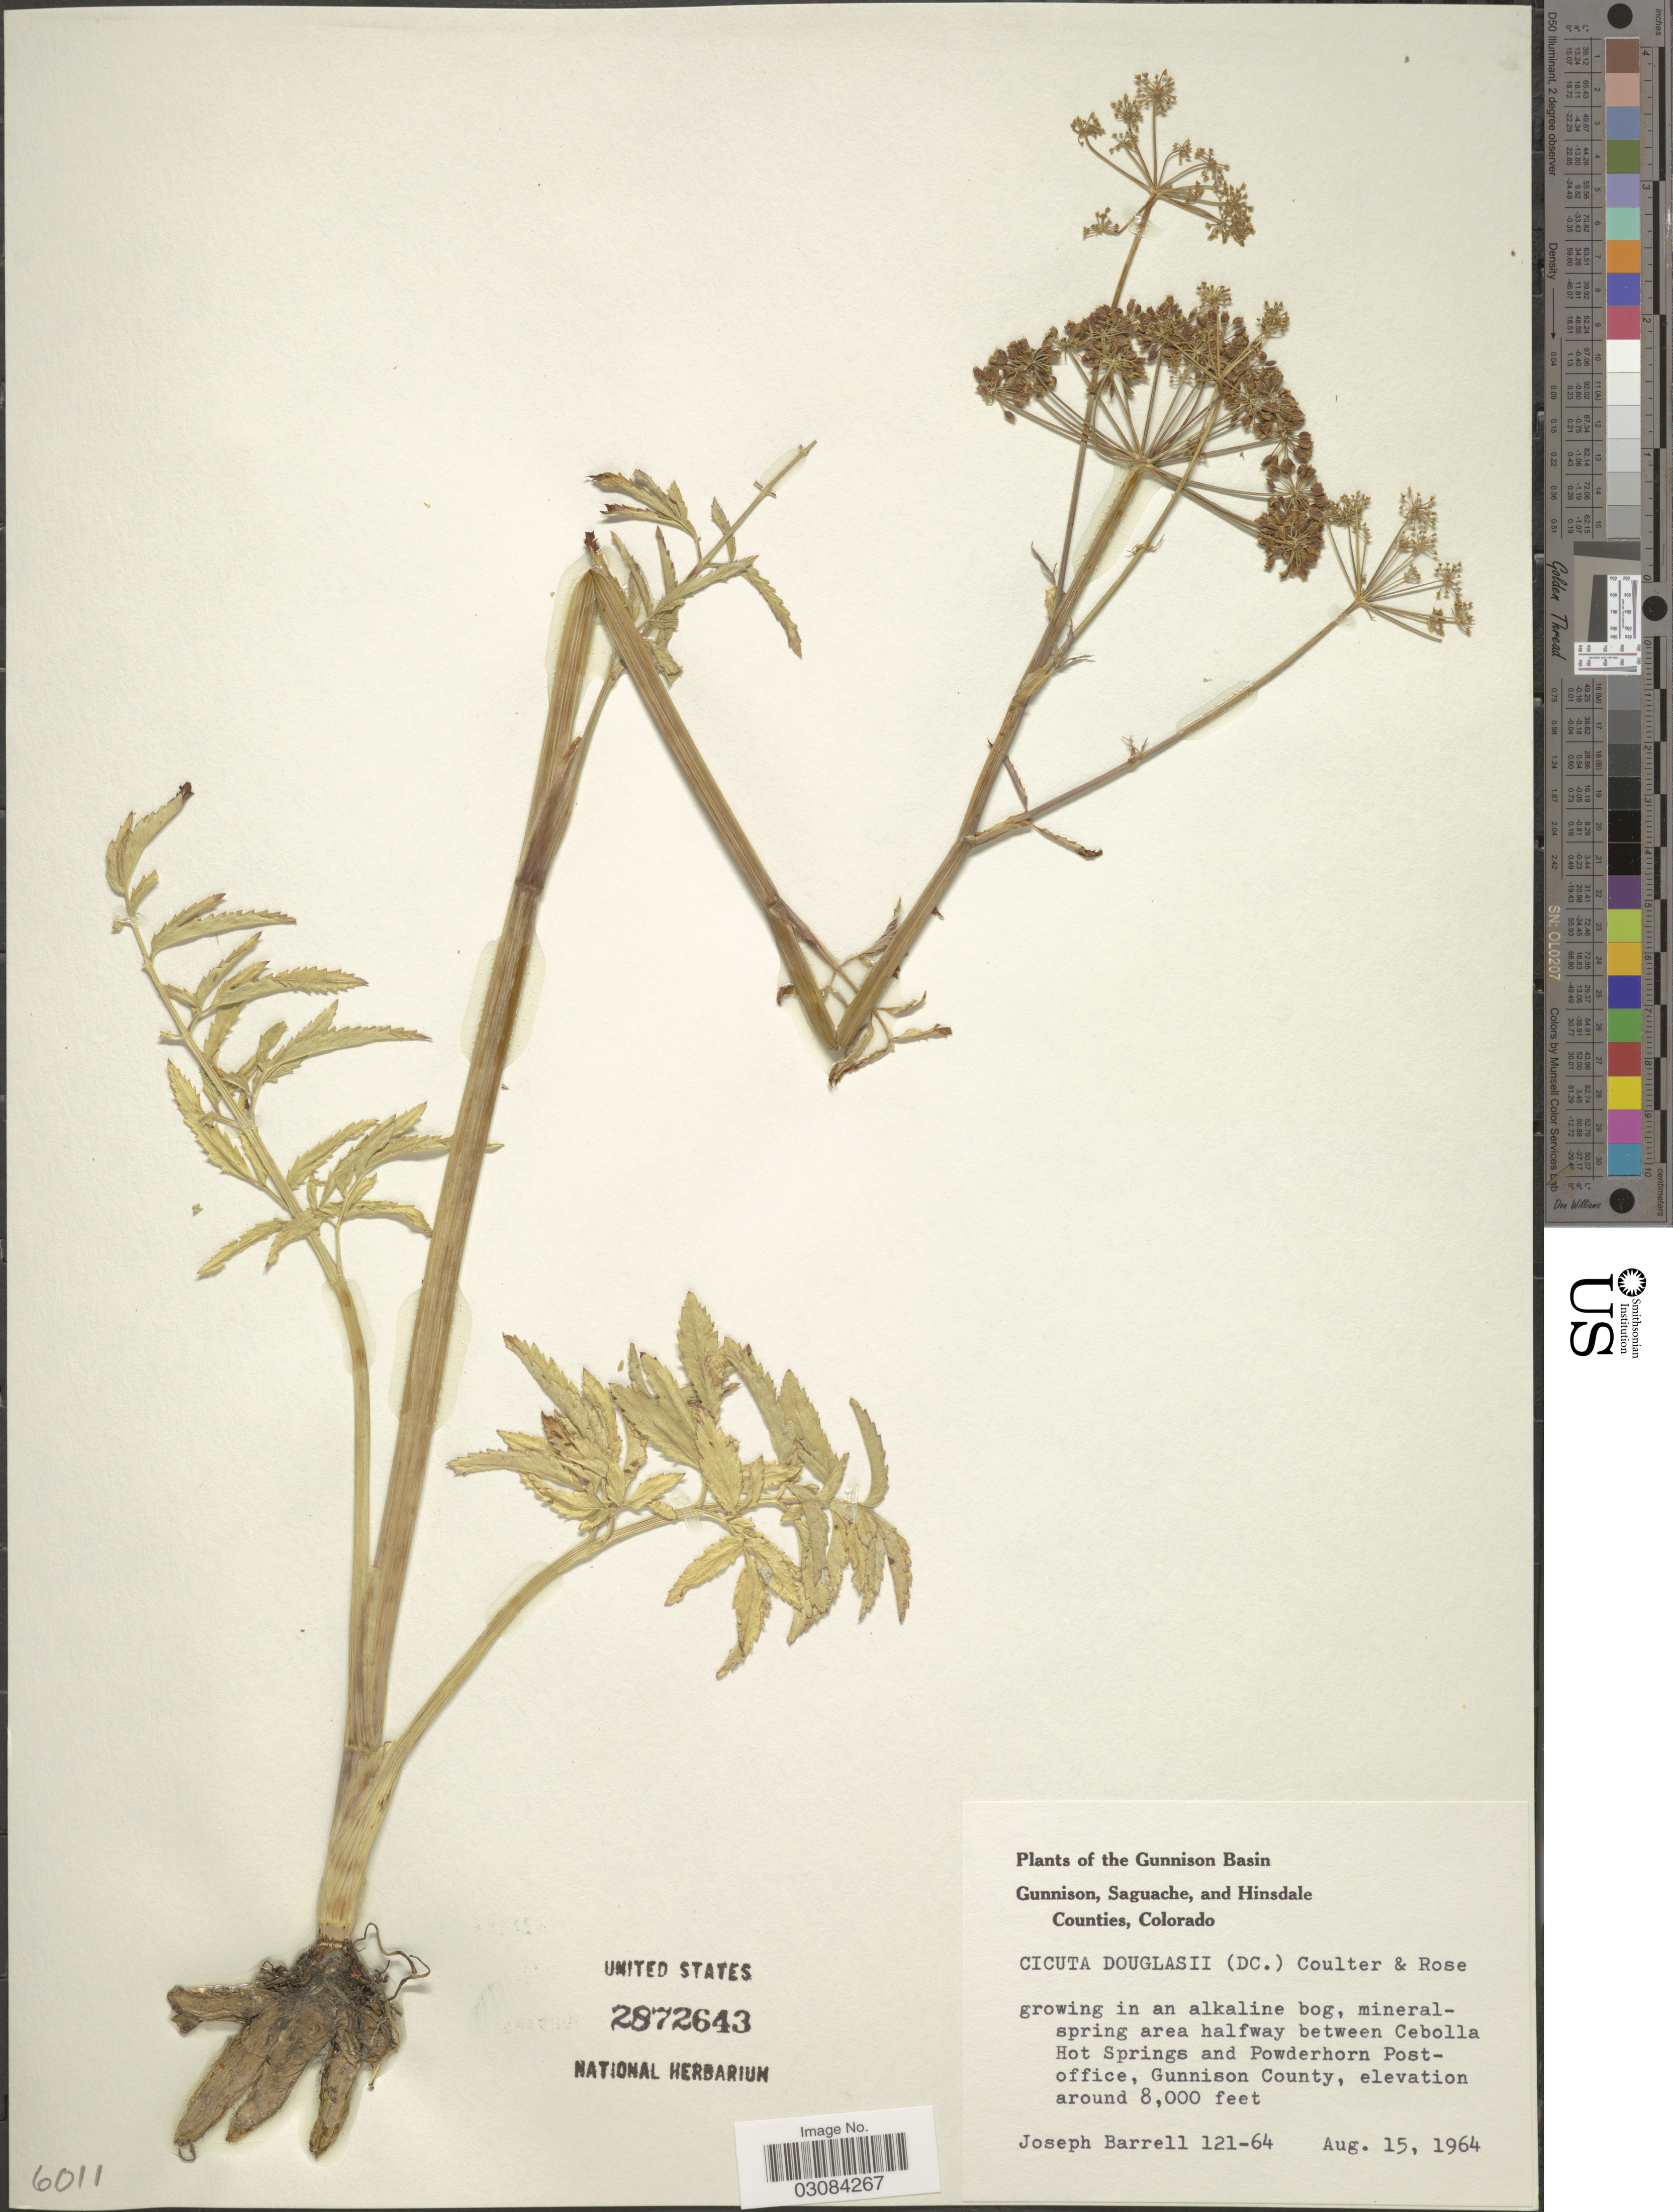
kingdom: Plantae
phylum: Tracheophyta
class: Magnoliopsida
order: Apiales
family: Apiaceae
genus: Cicuta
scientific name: Cicuta douglasii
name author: (DC.) J.M. Coult. & Rose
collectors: J. Barrell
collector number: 121-64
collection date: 1964-08-15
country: United States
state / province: Colorado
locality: Gunnison Basin. Mineral-spring area halfway between Cebolla Hot Springs and Powderhorn Postoffice, Gunnison County.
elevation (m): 2438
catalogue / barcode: US 2872643